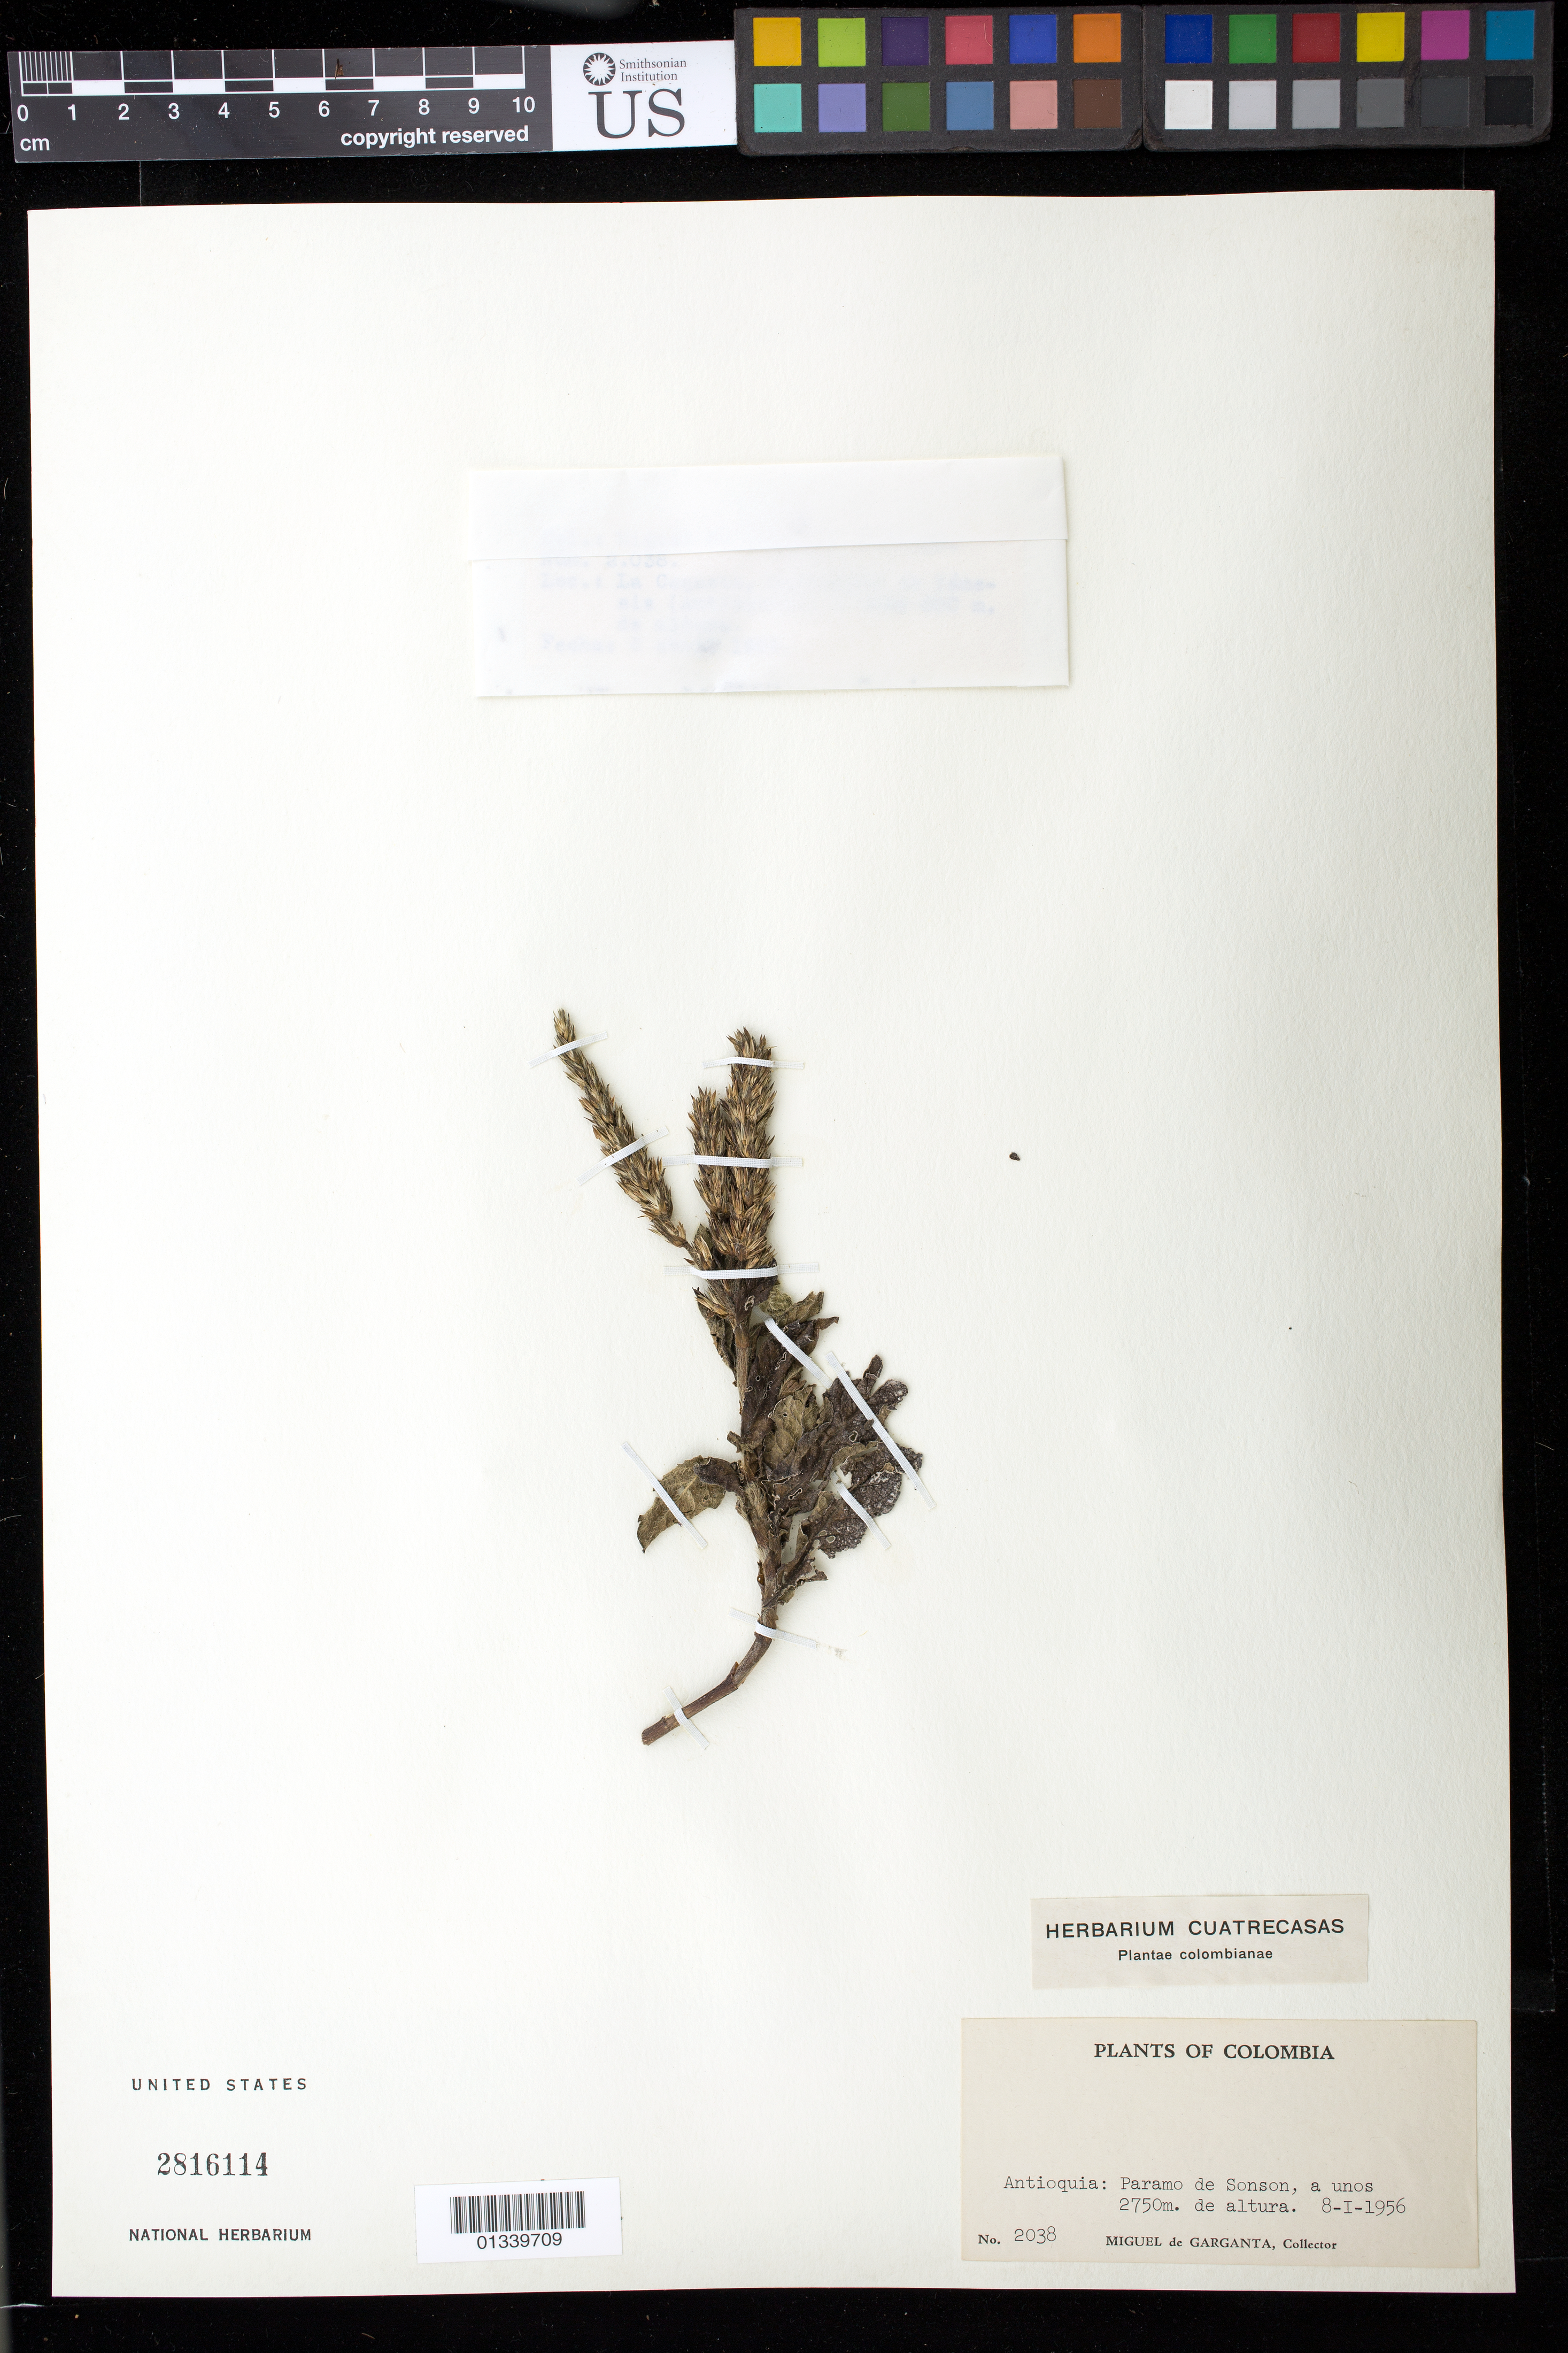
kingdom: Plantae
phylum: Tracheophyta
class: Magnoliopsida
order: Asterales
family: Asteraceae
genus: Pseudelephantopus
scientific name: Pseudelephantopus spiralis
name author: (Less.) Cronquist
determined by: Strong, Mark T., (BOT), Smithsonian Institution - National Museum of Natural History (UNITED STATES)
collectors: M. Garganta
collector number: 2038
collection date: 1956-01-08 or 1956-08-01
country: Colombia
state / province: Antioquia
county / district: Tamesis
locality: La Coqueta, municipio de Tamesis.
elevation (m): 800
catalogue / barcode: US 2816114